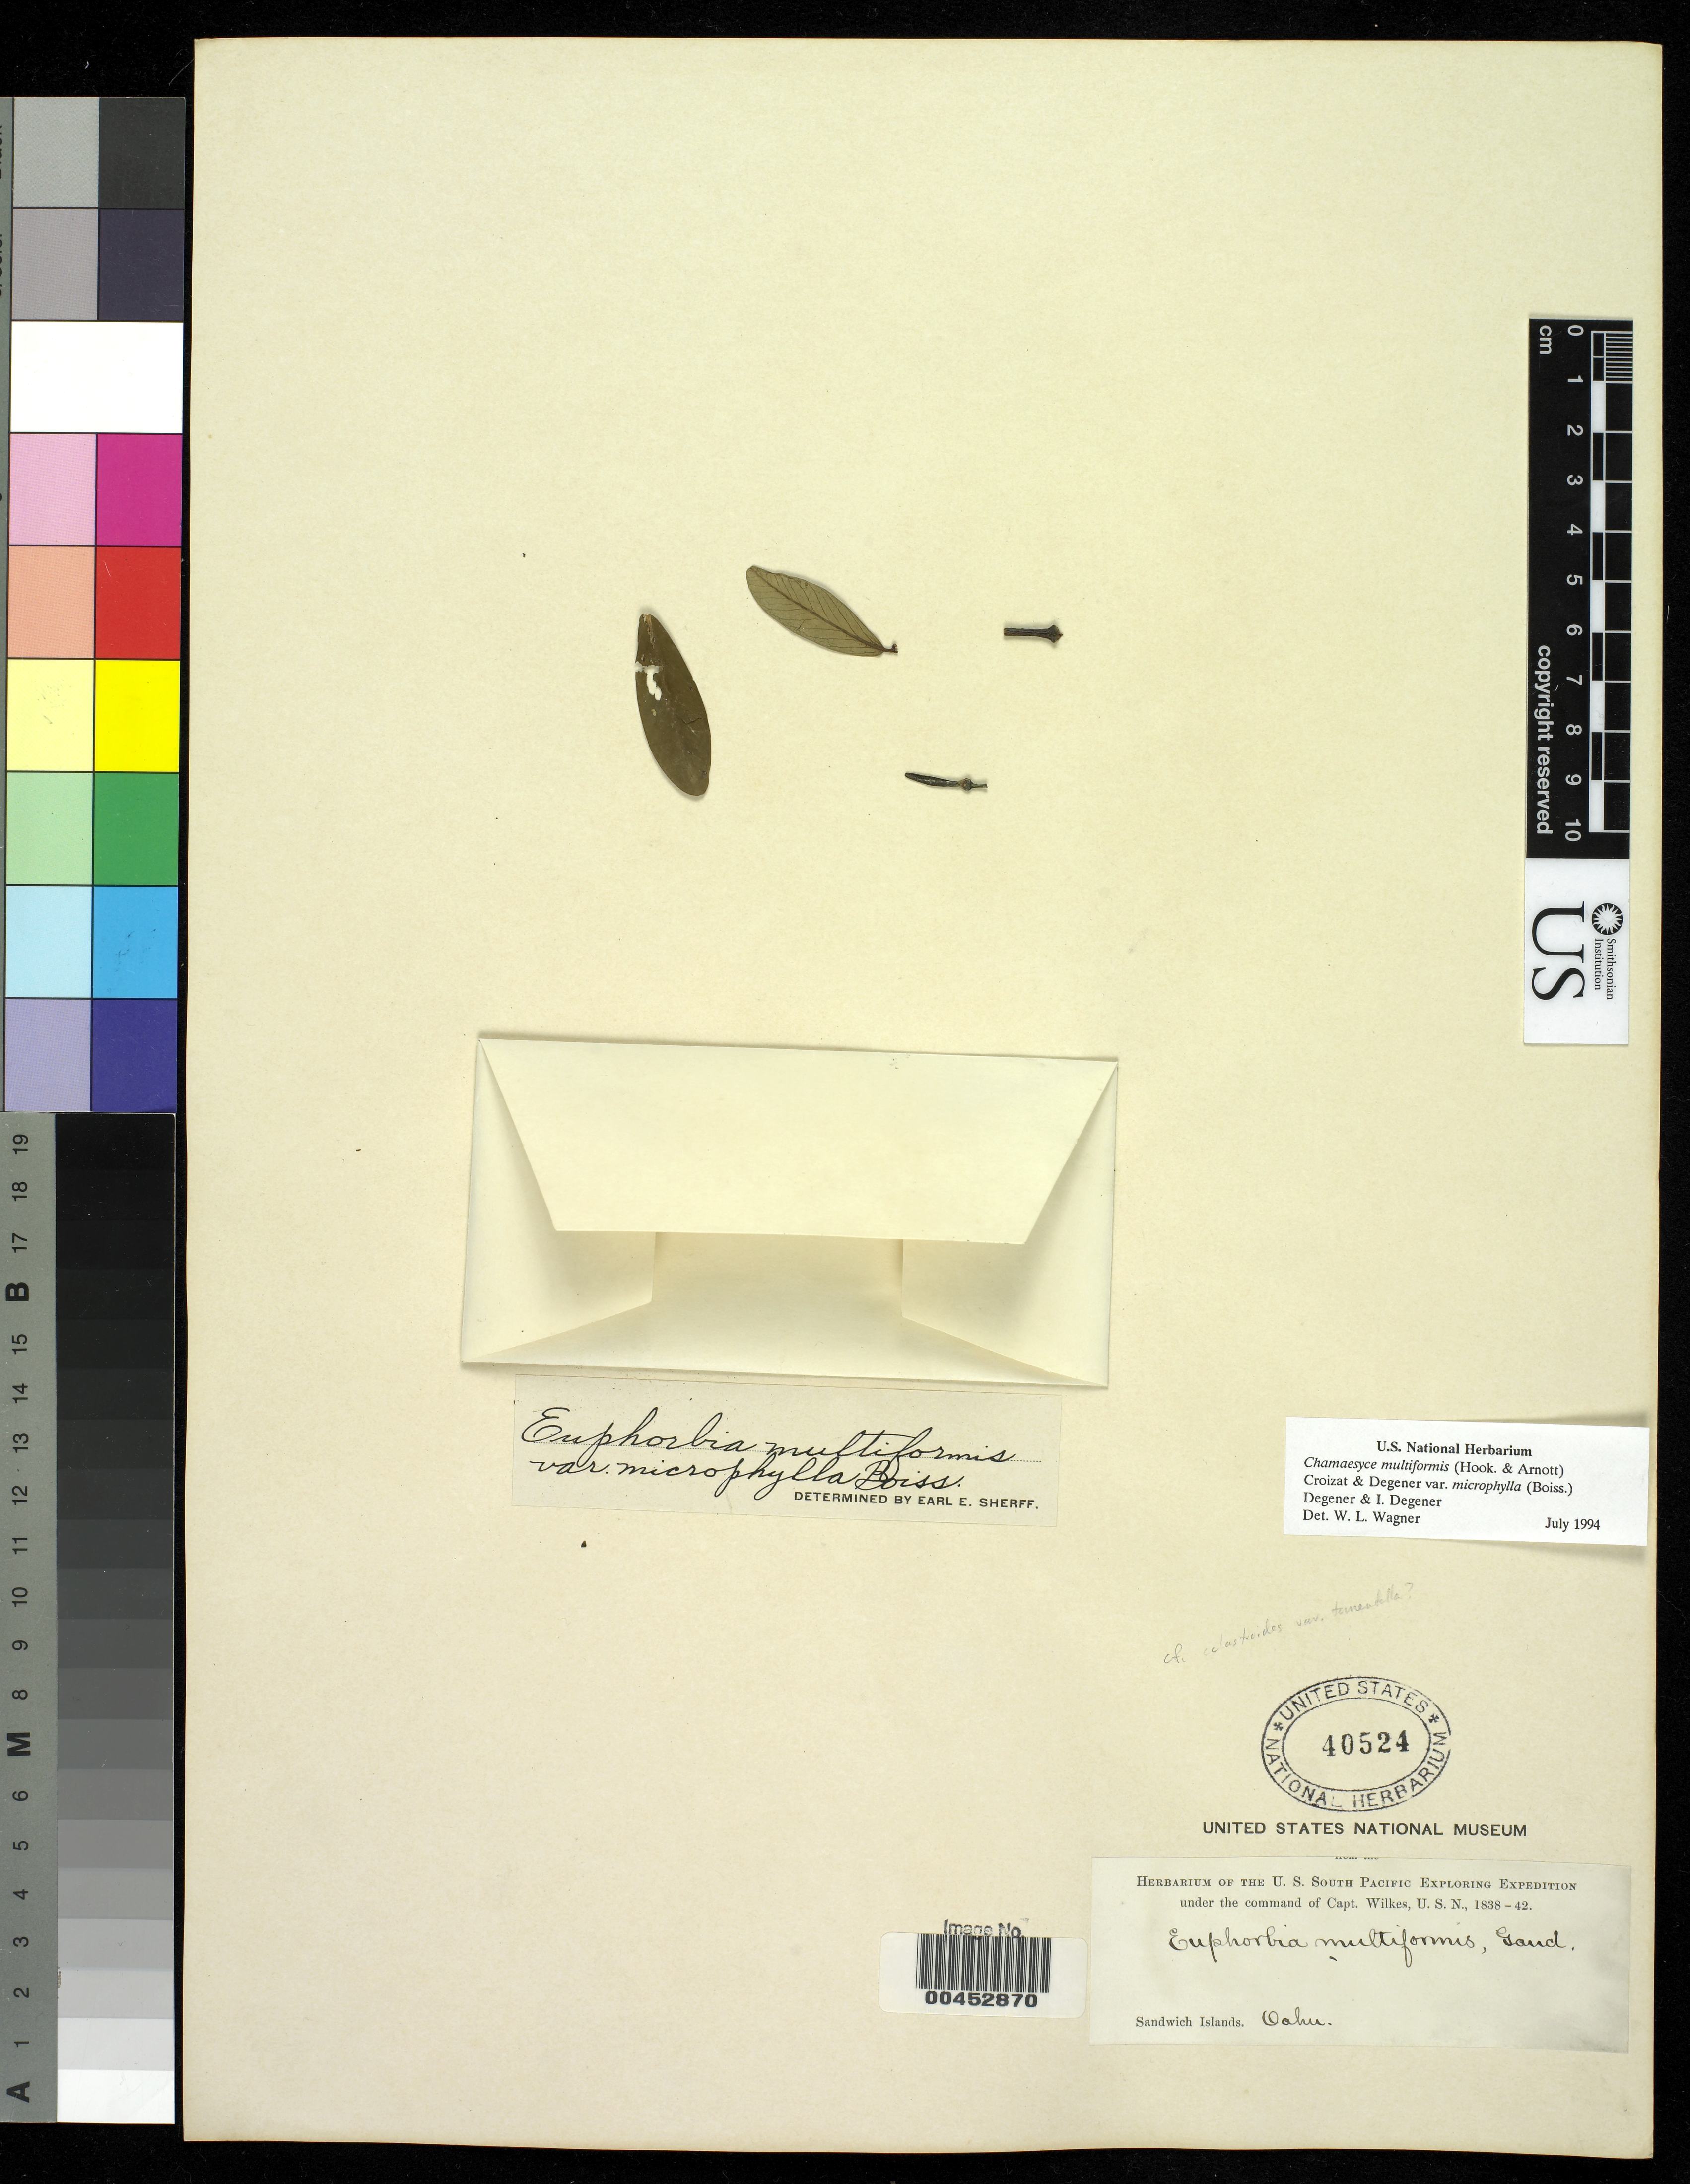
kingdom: Plantae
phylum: Tracheophyta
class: Magnoliopsida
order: Malpighiales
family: Euphorbiaceae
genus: Euphorbia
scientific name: Euphorbia multiformis var. microphylla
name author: Boiss.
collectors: Wilkes Explor. Exped.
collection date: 1838/1842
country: United States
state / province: Hawaii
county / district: Honolulu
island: Oahu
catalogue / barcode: US 40524